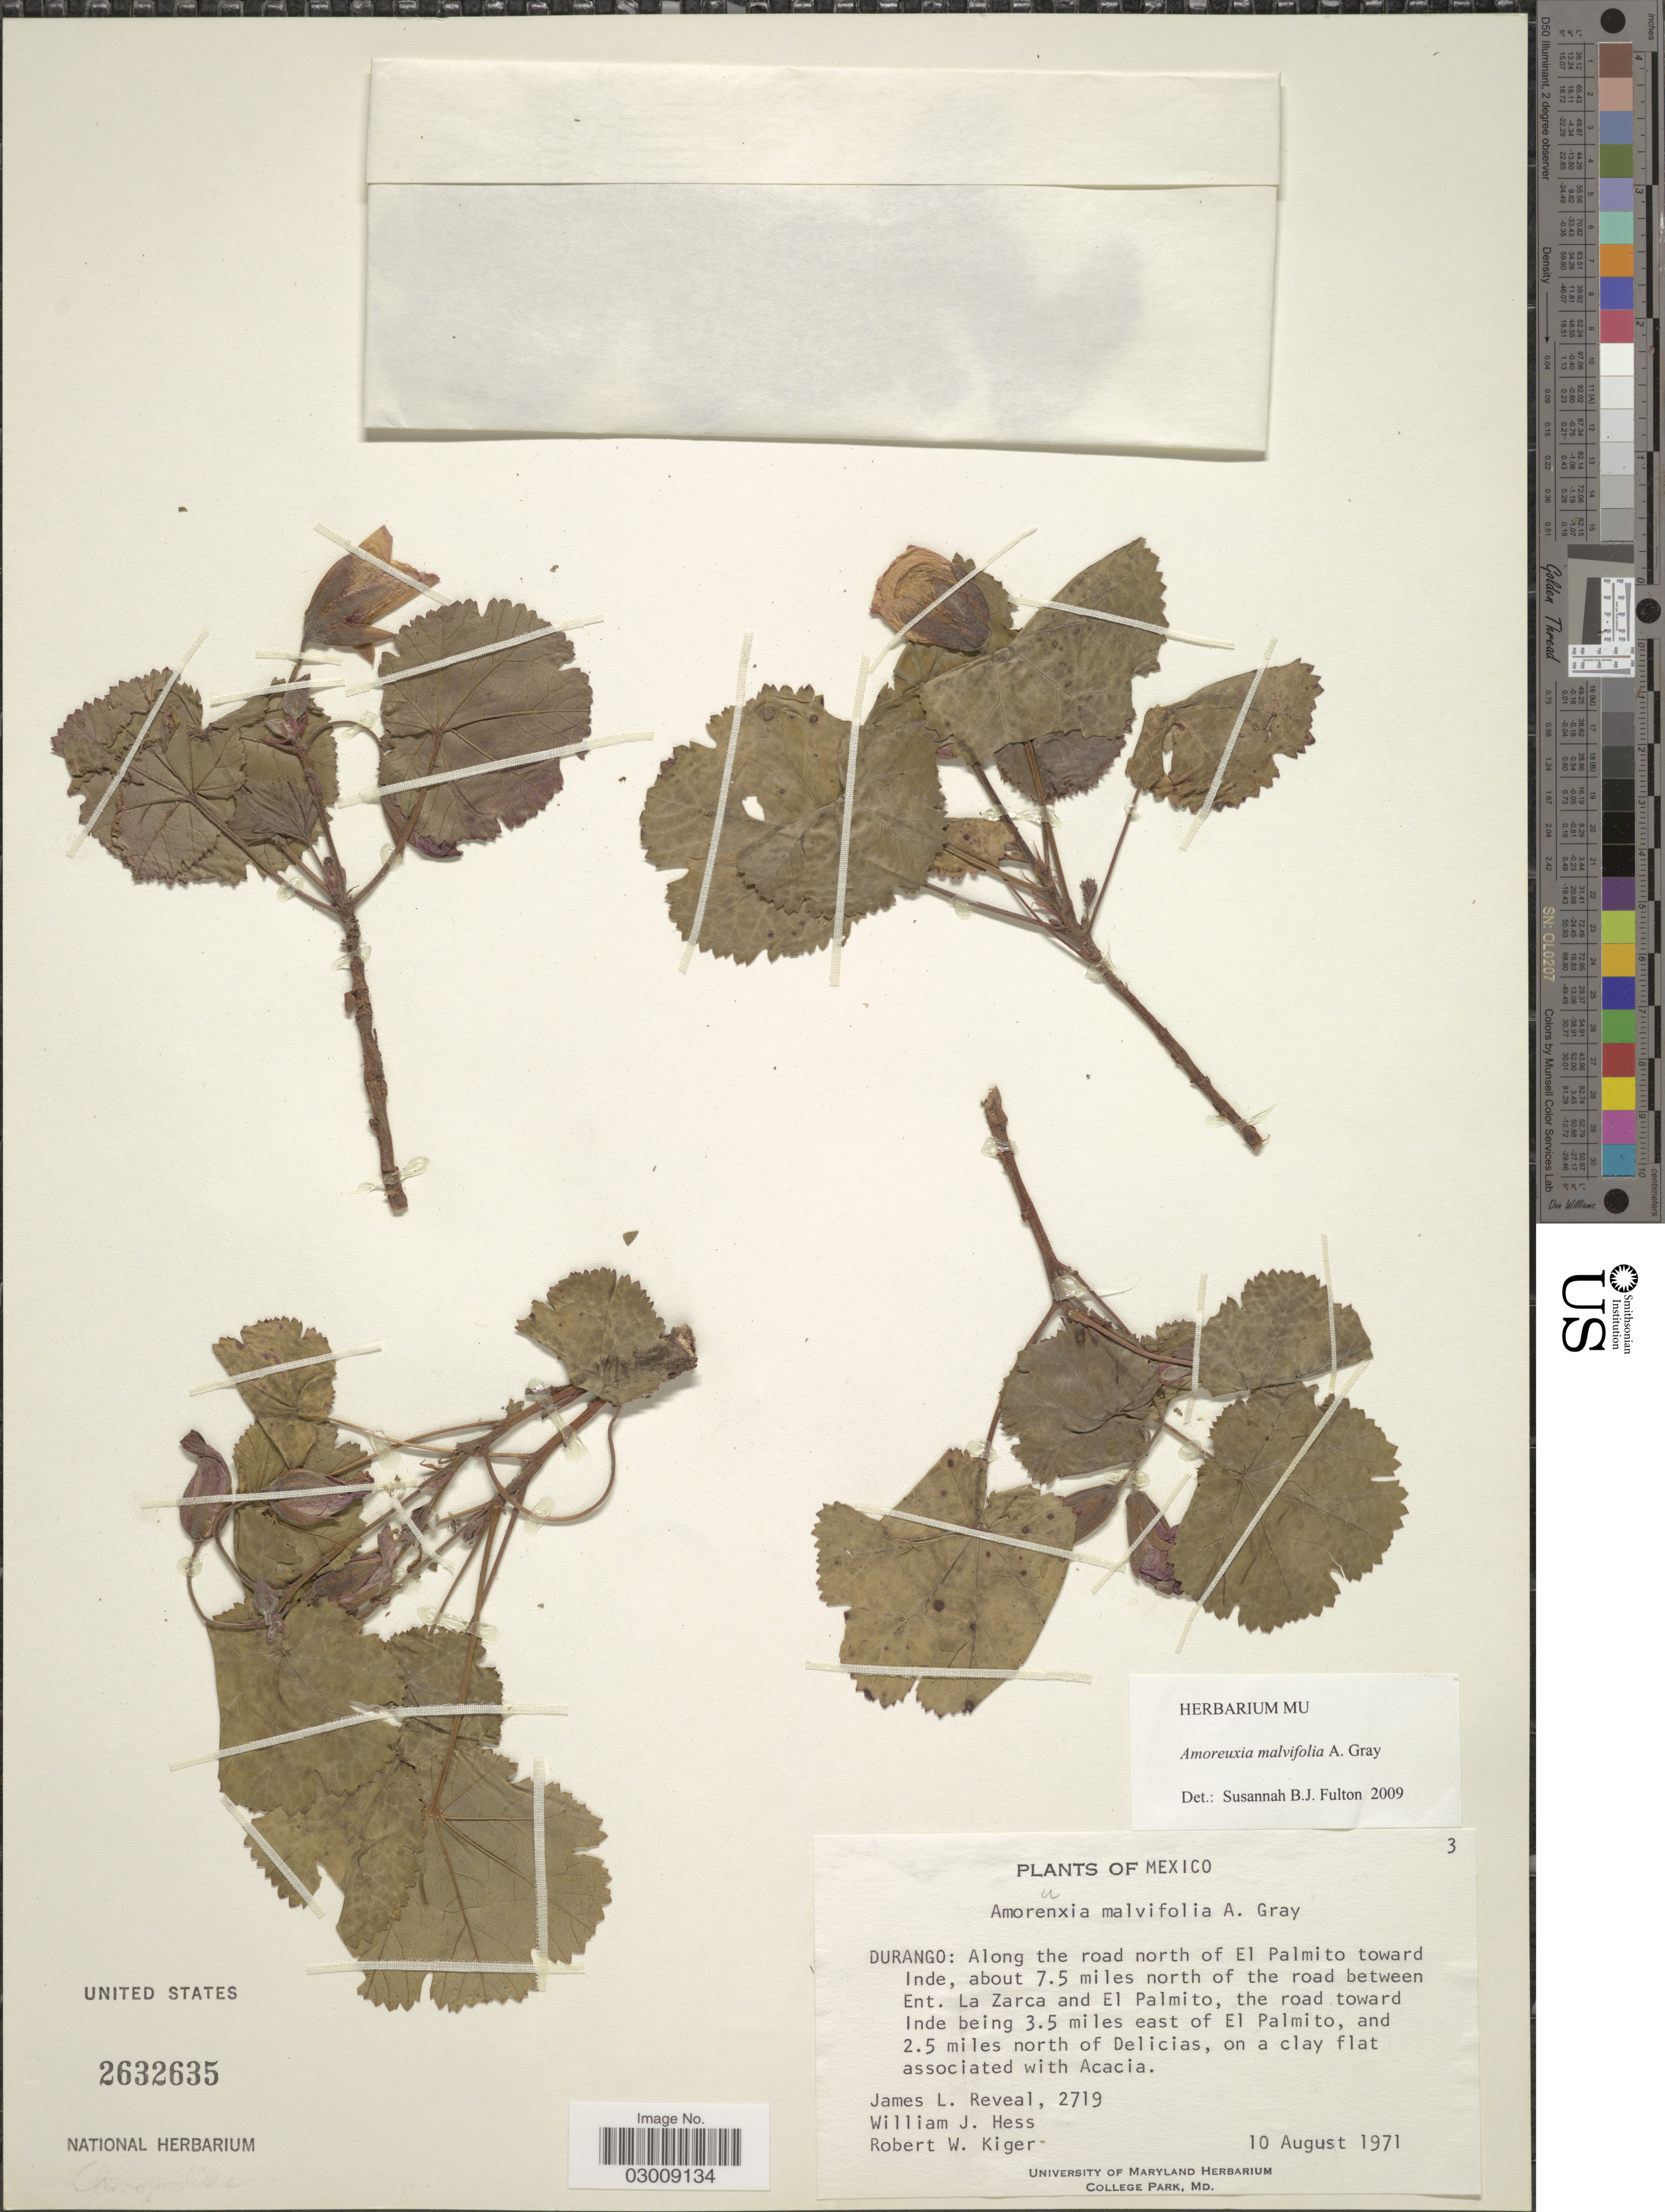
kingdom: Plantae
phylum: Tracheophyta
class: Magnoliopsida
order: Malvales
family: Cochlospermaceae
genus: Amoreuxia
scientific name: Amoreuxia malvaefolia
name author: A. Gray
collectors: J. L. Reveal, W. Hess & R. Kiger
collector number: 2719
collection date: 1971-08-10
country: Mexico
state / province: Durango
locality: Along the road north of El Palmito toward Inde, about 7.5 miles north of the road between Ent. La Zarca and El Palmito, the road toward Inde being 3.5 miles east of El Palmito, and 2.5 miles north of Delicias.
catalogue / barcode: US 2632635